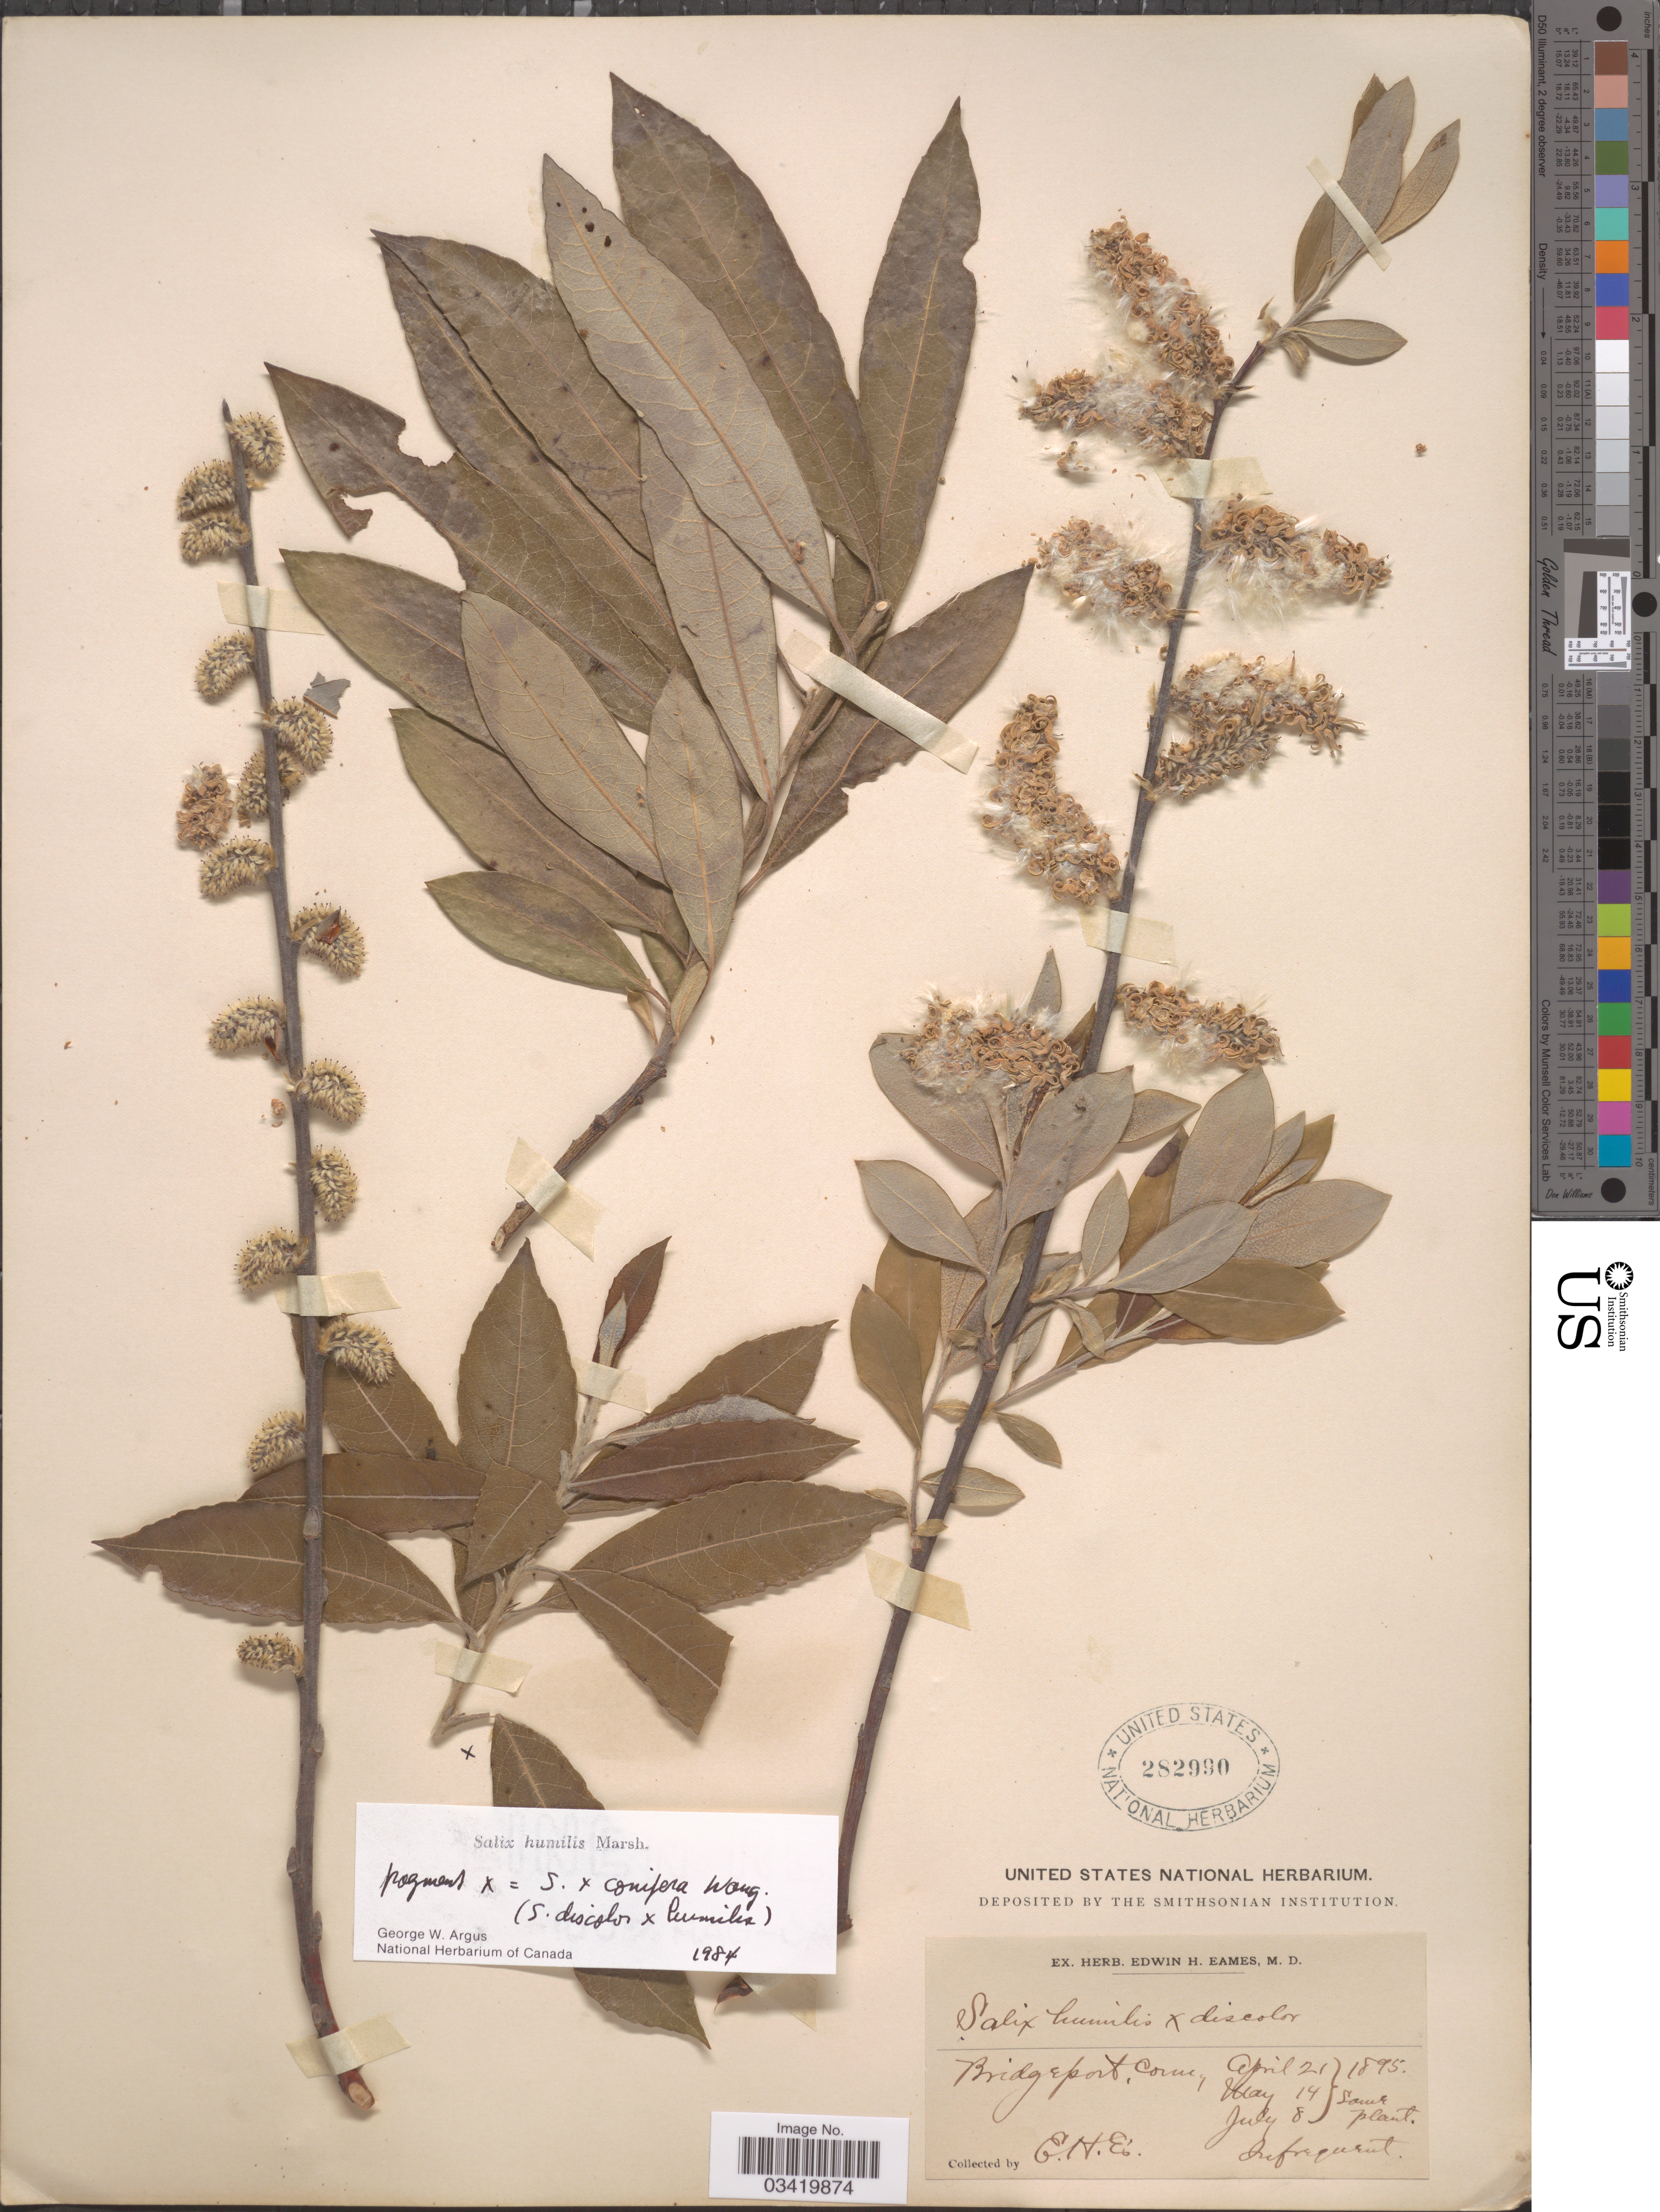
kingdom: Plantae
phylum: Tracheophyta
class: Magnoliopsida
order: Malpighiales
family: Salicaceae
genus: Salix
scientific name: Salix x conifera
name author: Wangenh.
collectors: E. H. Eames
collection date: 1895-04-21/1895-07-08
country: United States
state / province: Connecticut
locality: Bridgeport.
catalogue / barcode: US 282990